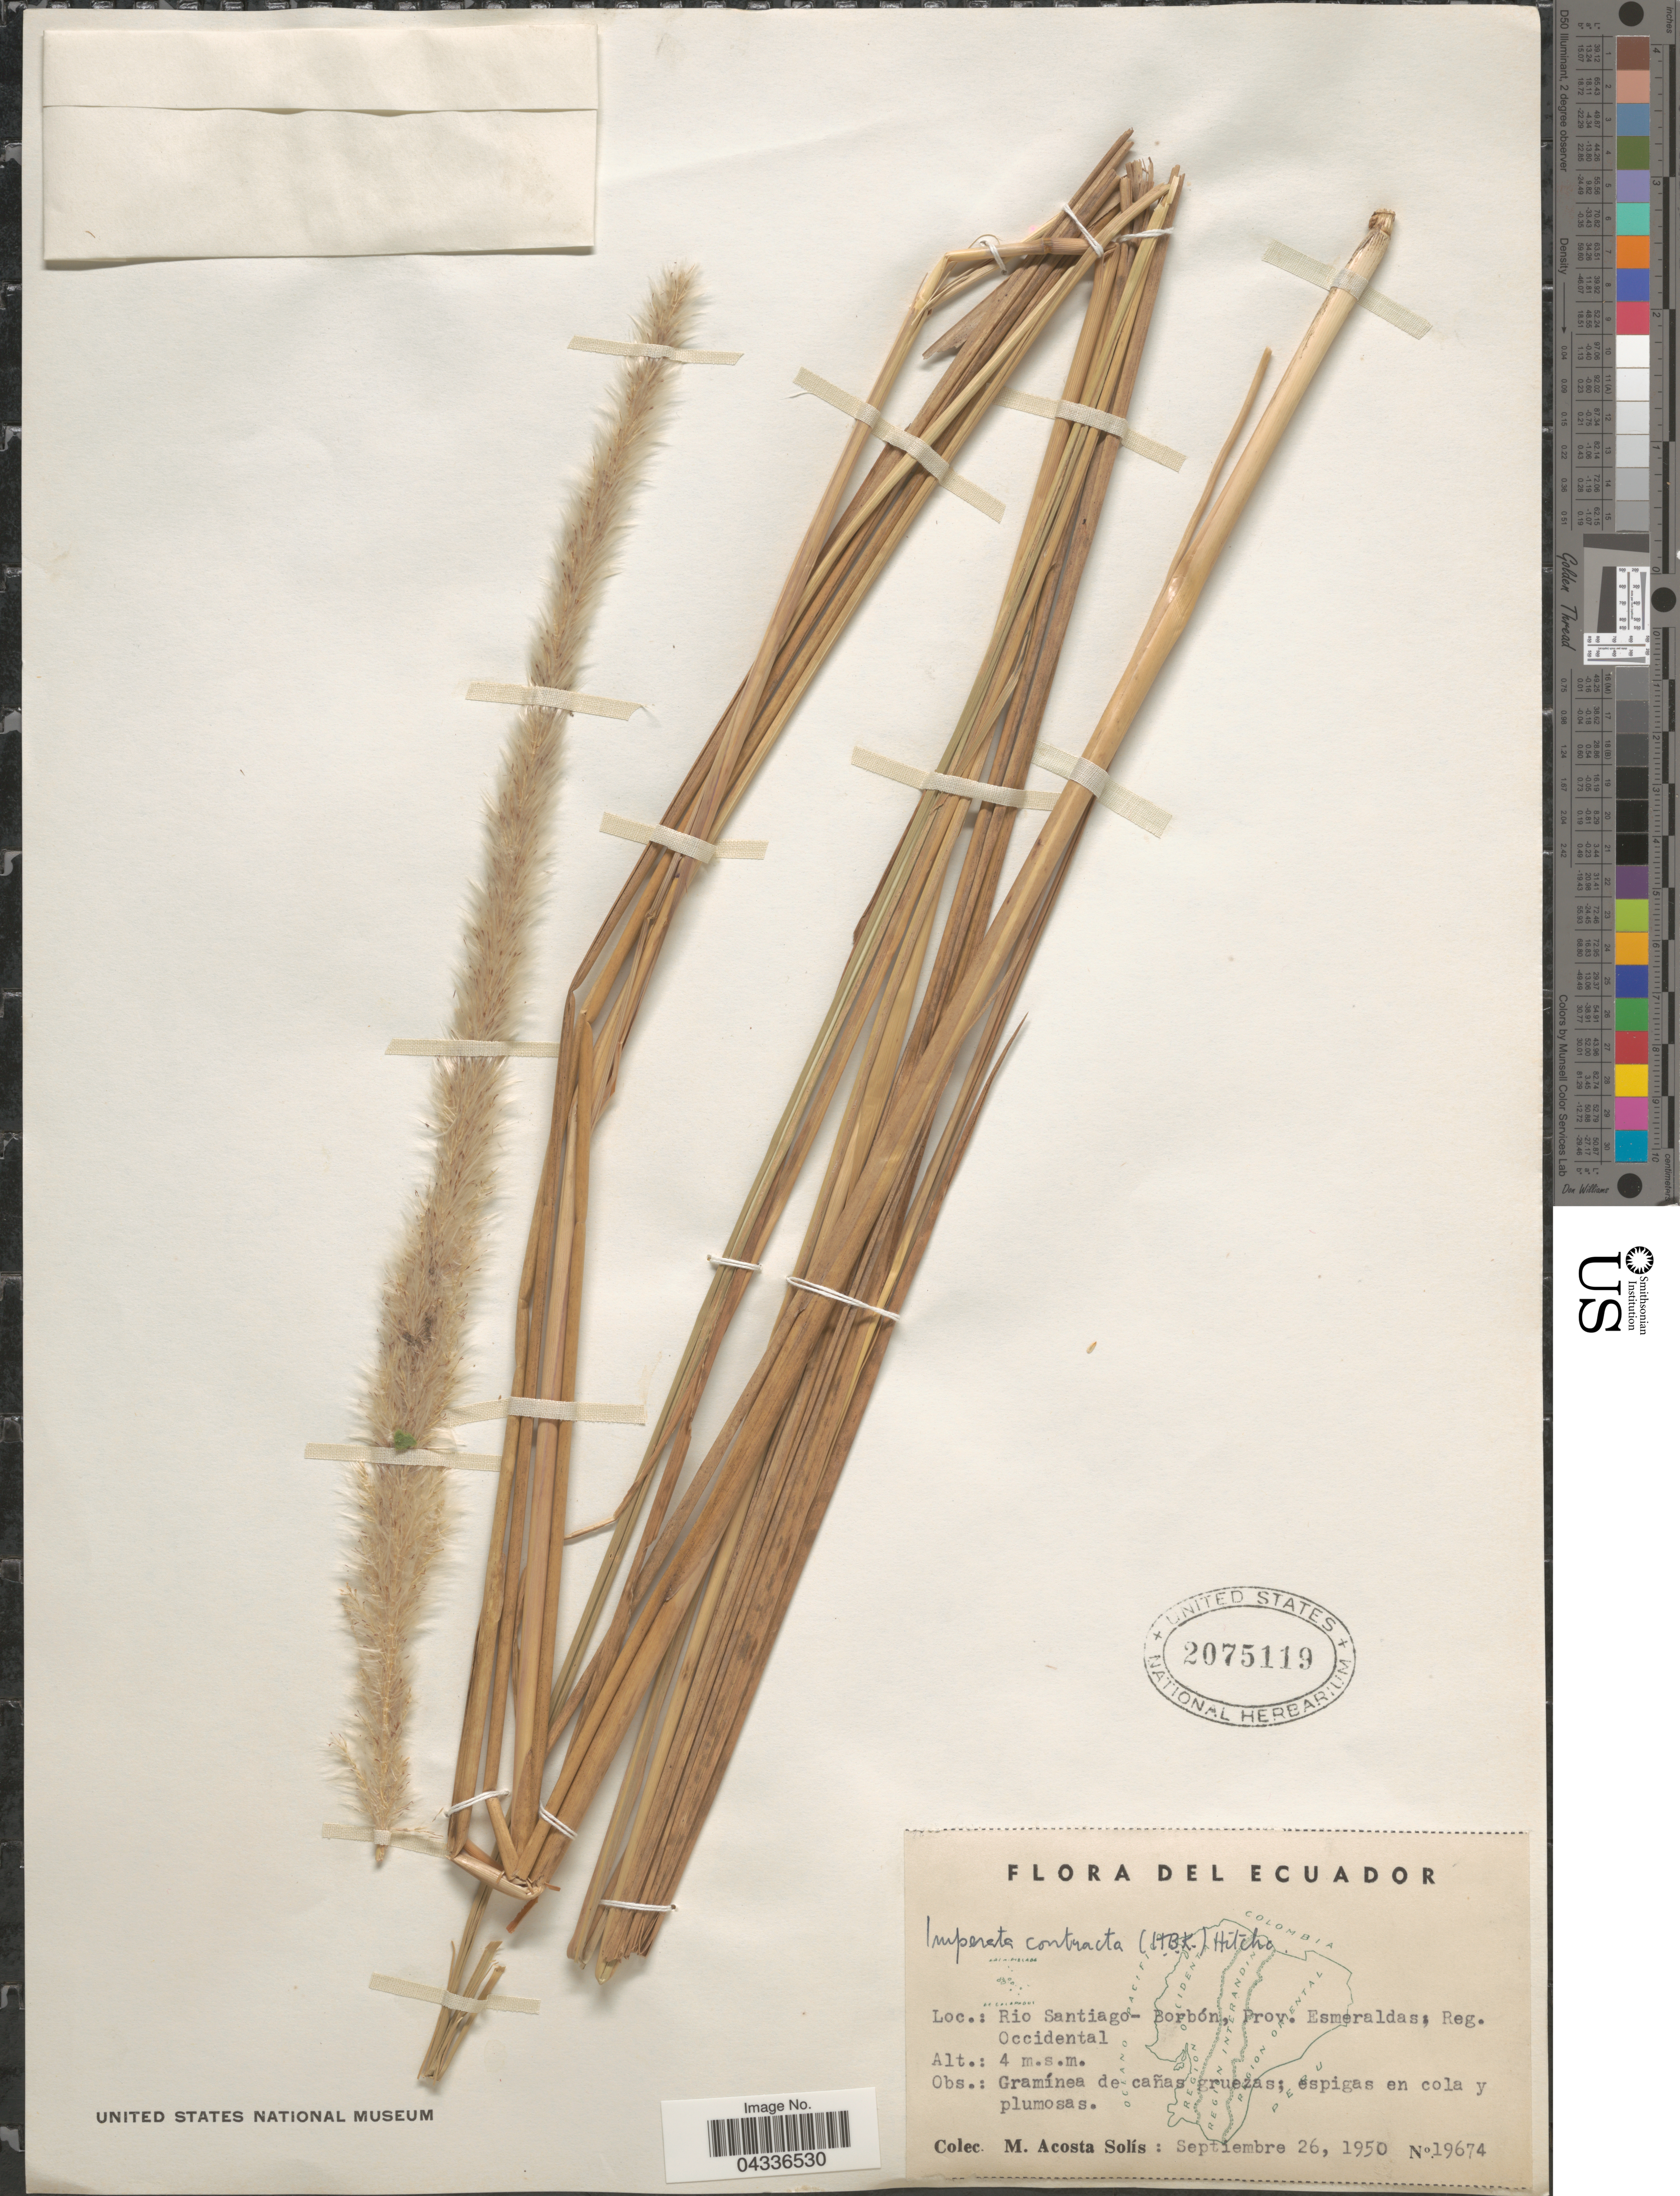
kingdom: Plantae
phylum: Tracheophyta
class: Liliopsida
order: Poales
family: Poaceae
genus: Imperata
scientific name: Imperata contracta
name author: (Kunth) Hitchc.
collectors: M. Acosta Solis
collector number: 19674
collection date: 1950-09-26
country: Ecuador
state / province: Esmeraldas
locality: Rio Santiago-Borbón, Reg. Occidental.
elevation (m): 4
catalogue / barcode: US 2075119